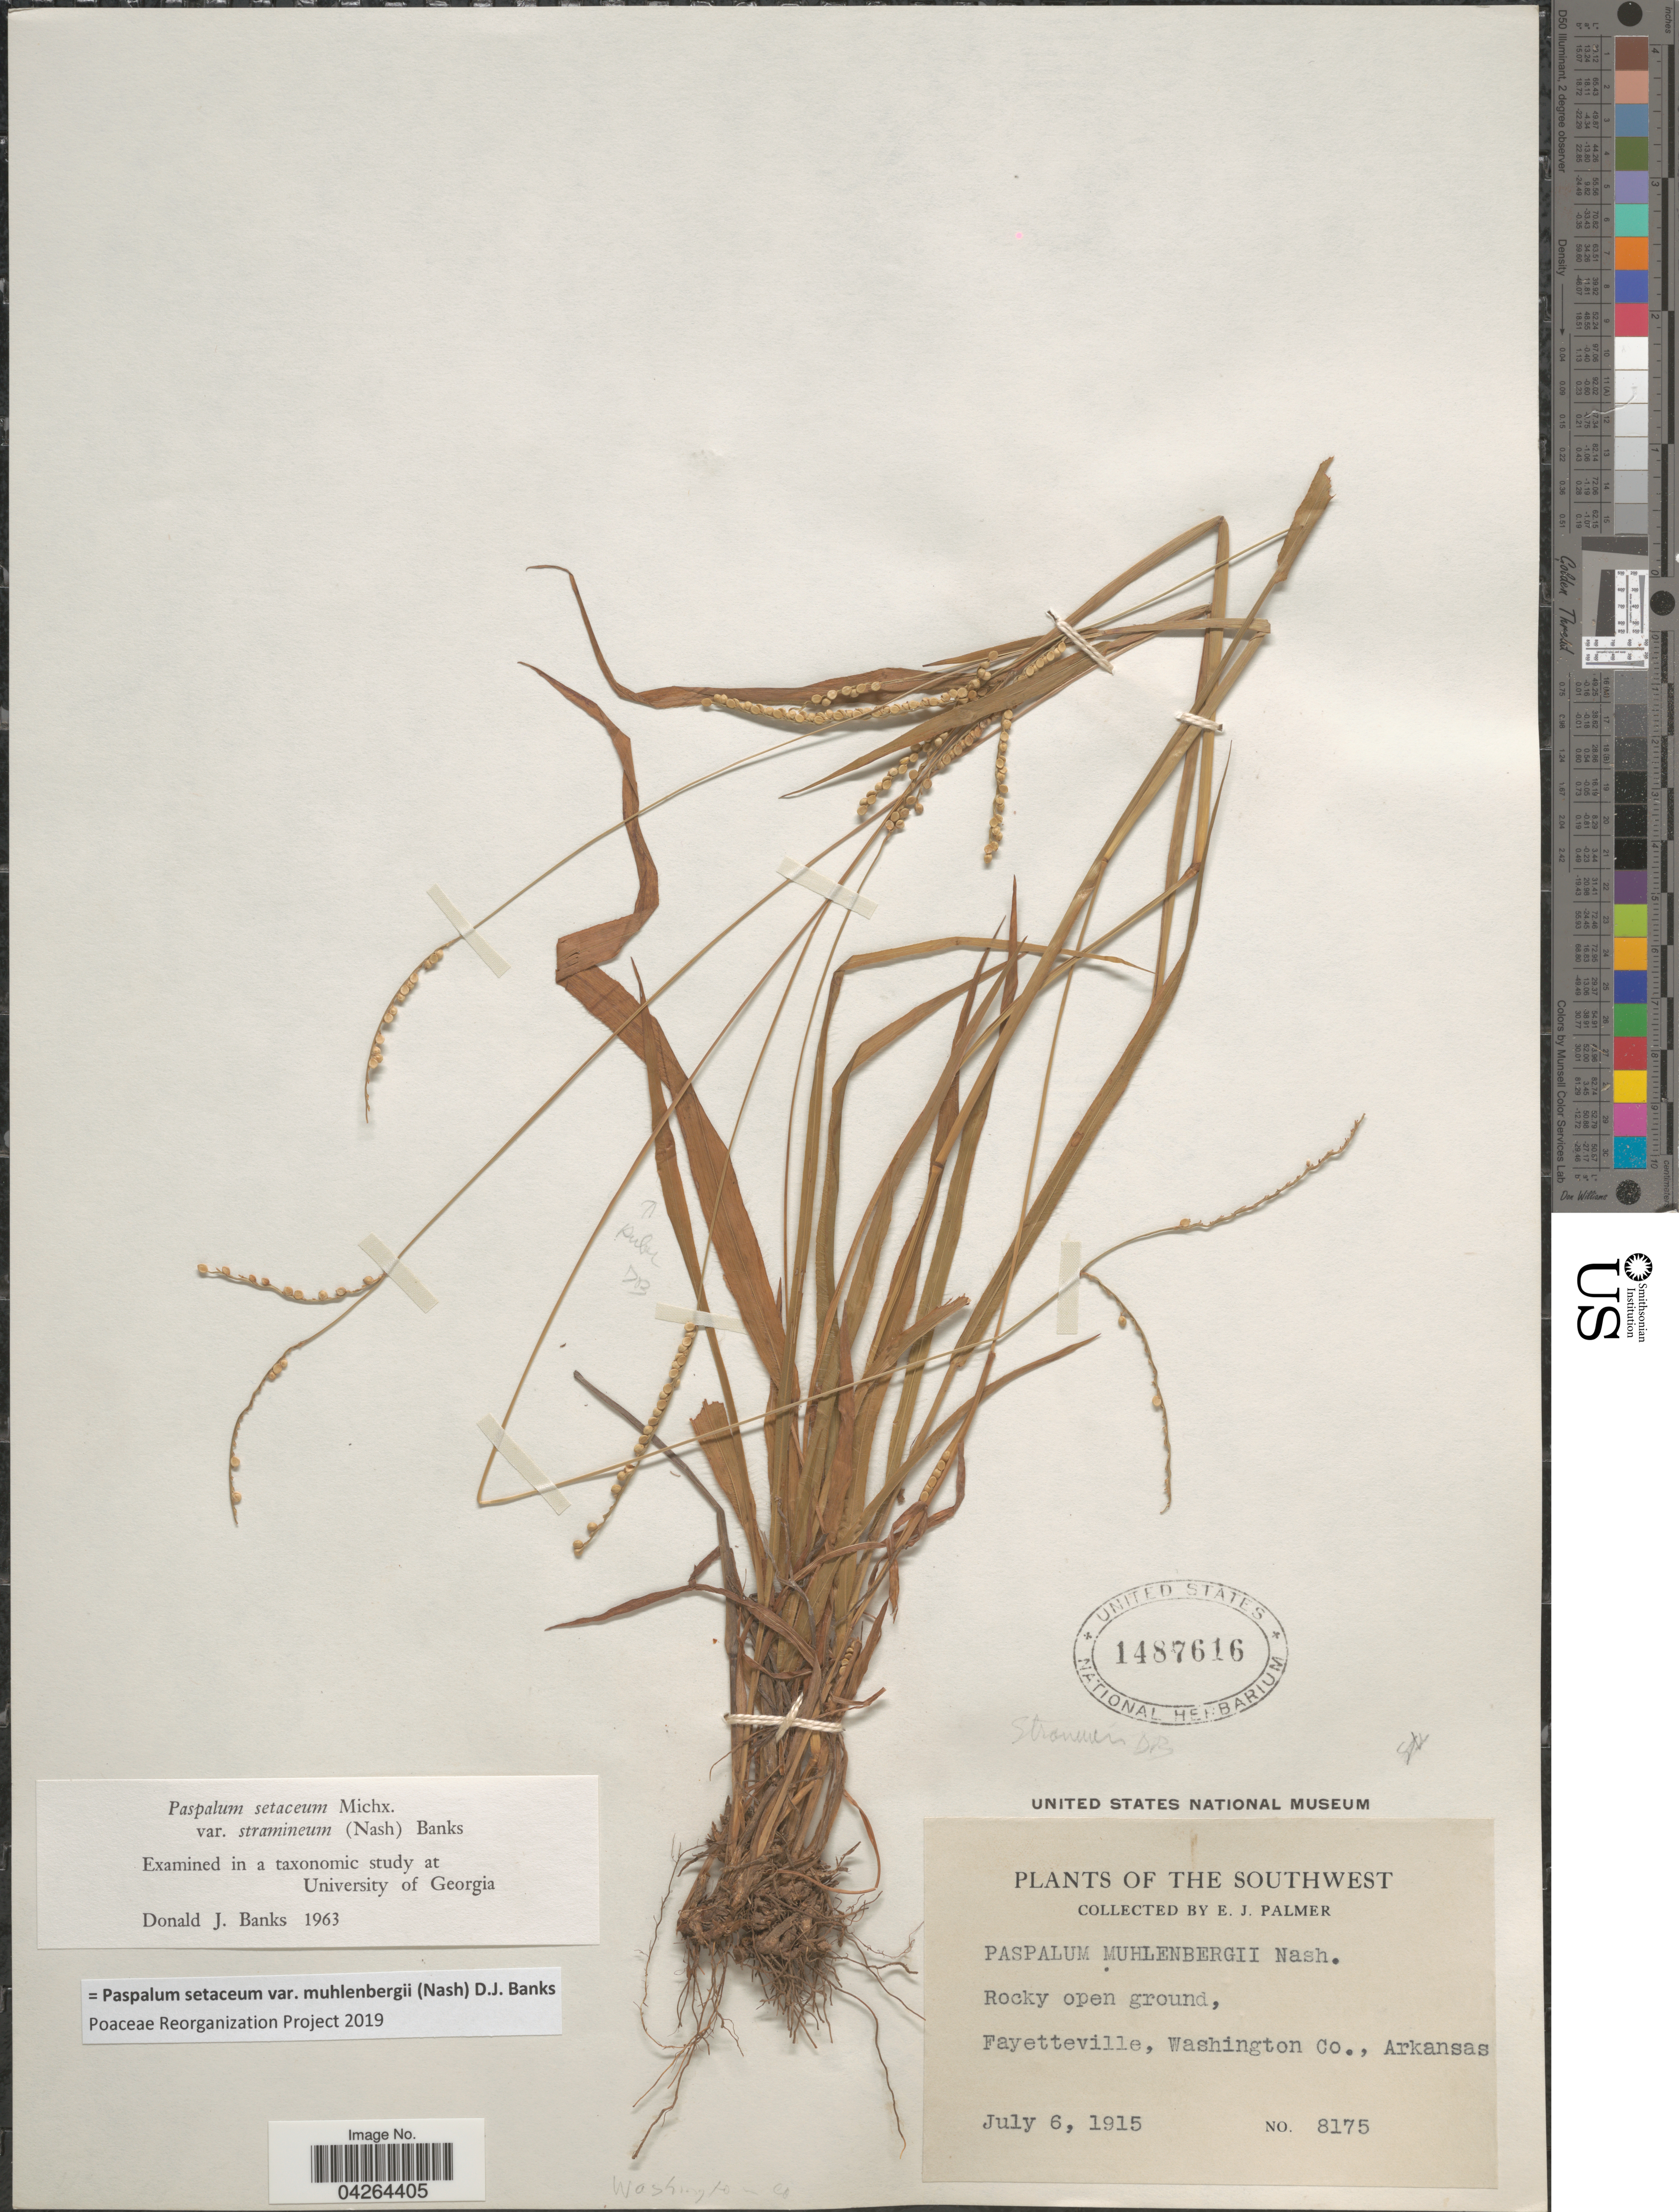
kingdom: Plantae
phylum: Tracheophyta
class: Liliopsida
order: Poales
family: Poaceae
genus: Paspalum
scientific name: Paspalum setaceum var. muhlenbergii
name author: (Nash) D.J. Banks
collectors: E. J. Palmer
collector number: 8175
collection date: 1915-07-06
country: United States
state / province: Arkansas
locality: Southwest. Rocky open ground, Fayetteville, Washington Co.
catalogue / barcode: US 1487616